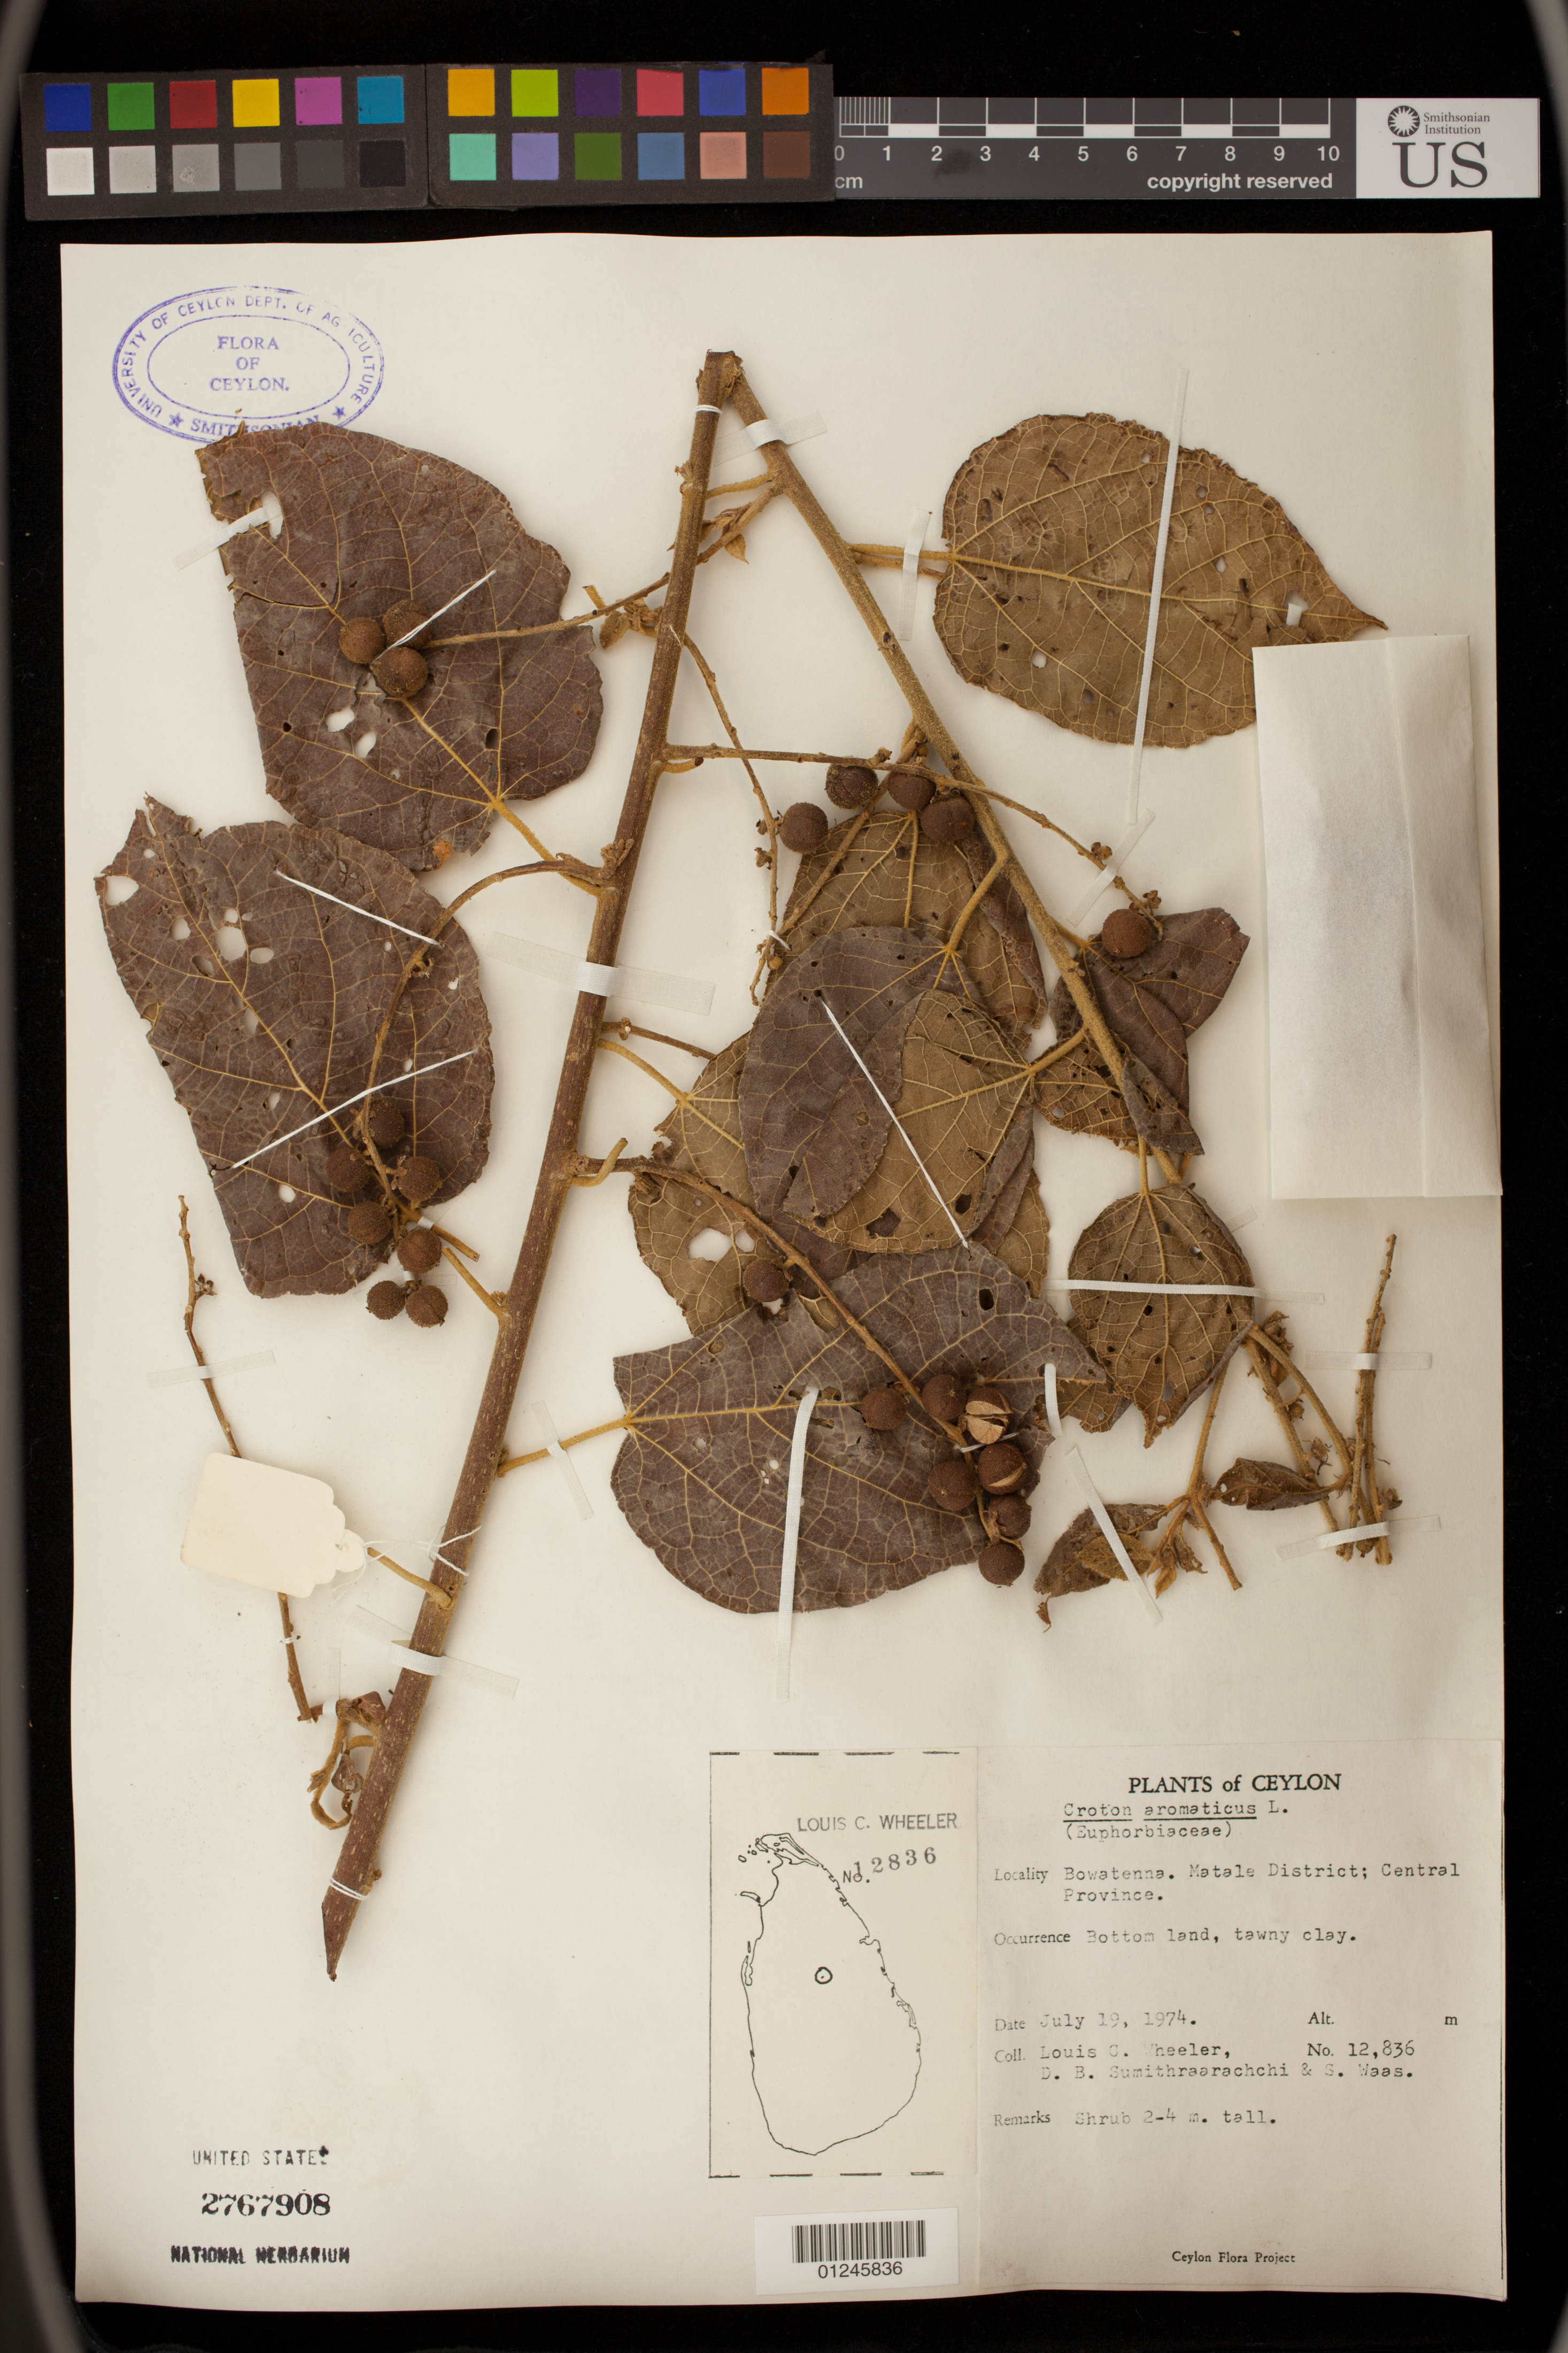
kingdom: Plantae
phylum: Tracheophyta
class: Magnoliopsida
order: Malpighiales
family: Euphorbiaceae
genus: Croton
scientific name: Croton aromaticus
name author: L.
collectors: L. C. Wheeler, D. B. Sumithraarachchi & S. Waas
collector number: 12836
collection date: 1974-07-19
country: Sri Lanka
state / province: Central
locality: Bottom land.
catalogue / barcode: US 2767908